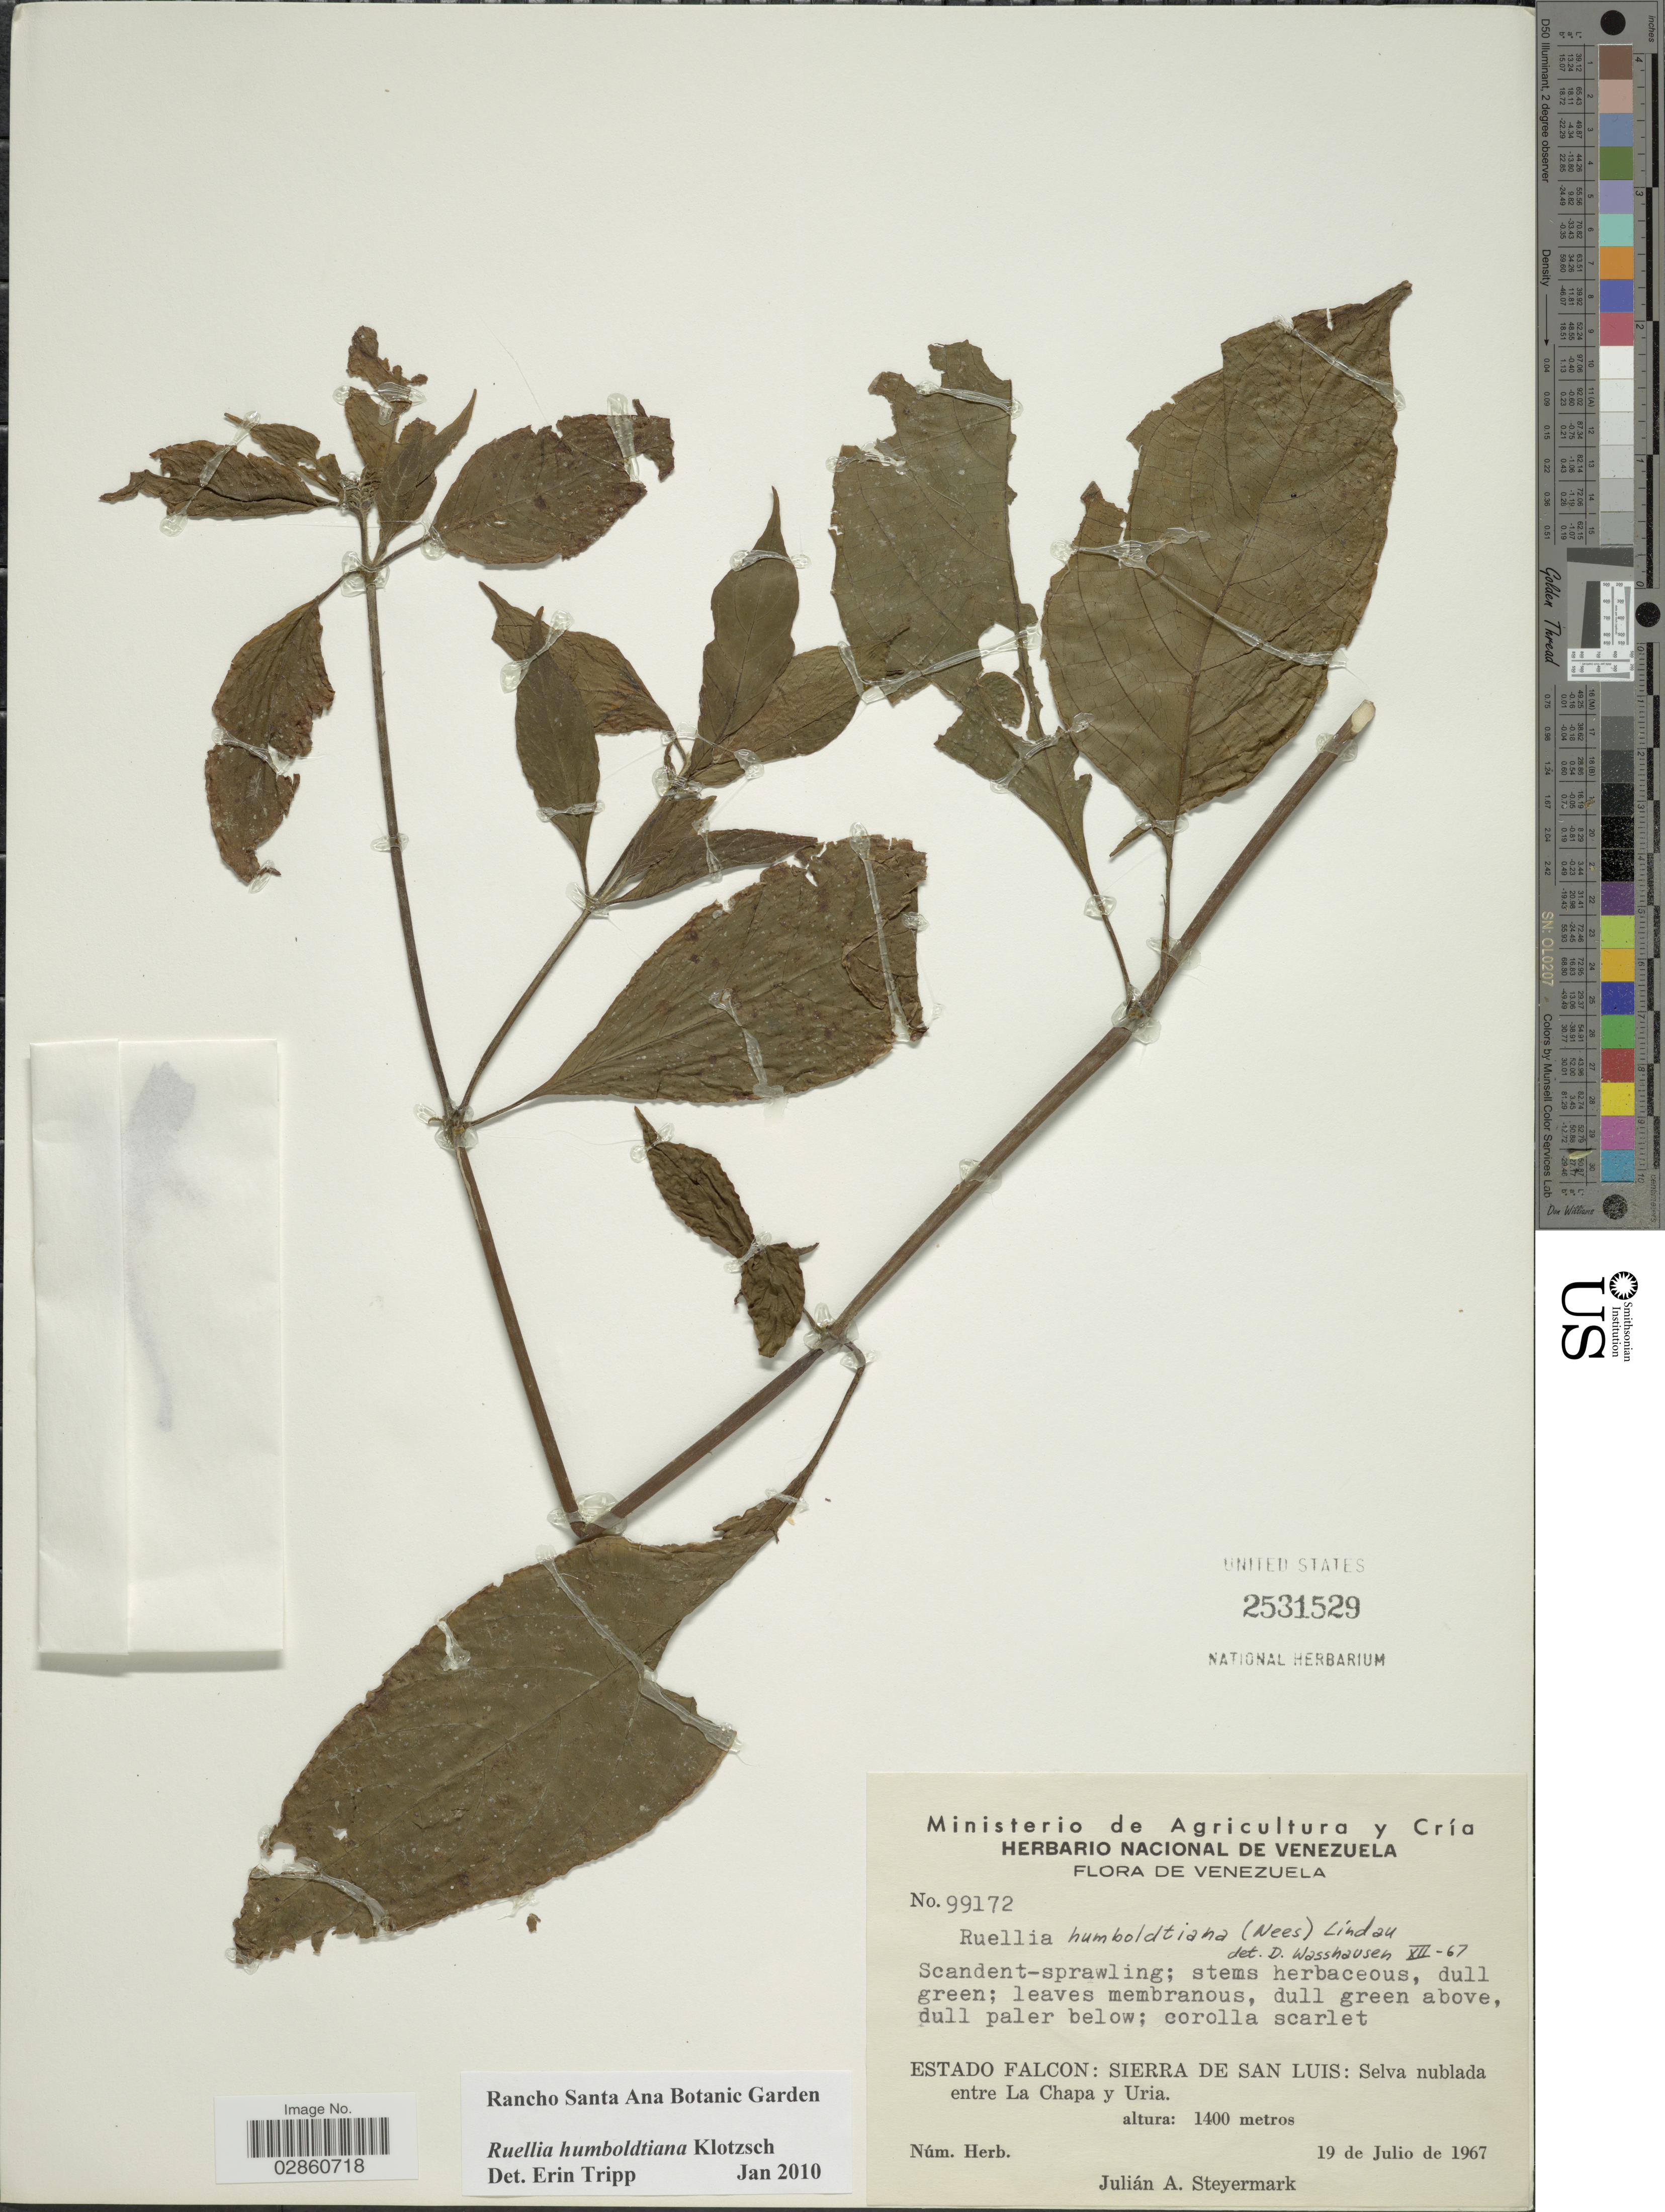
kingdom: Plantae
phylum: Tracheophyta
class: Magnoliopsida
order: Lamiales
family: Acanthaceae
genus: Ruellia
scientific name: Ruellia humboldtiana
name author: (Nees) Lindau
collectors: J. Steyermark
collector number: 99172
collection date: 1967-07-19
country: Venezuela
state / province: Falcón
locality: Estado Falcon: Sierra de San Luis: Selva nublada entre La Chapa y Uria.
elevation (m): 1400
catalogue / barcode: US 2531529